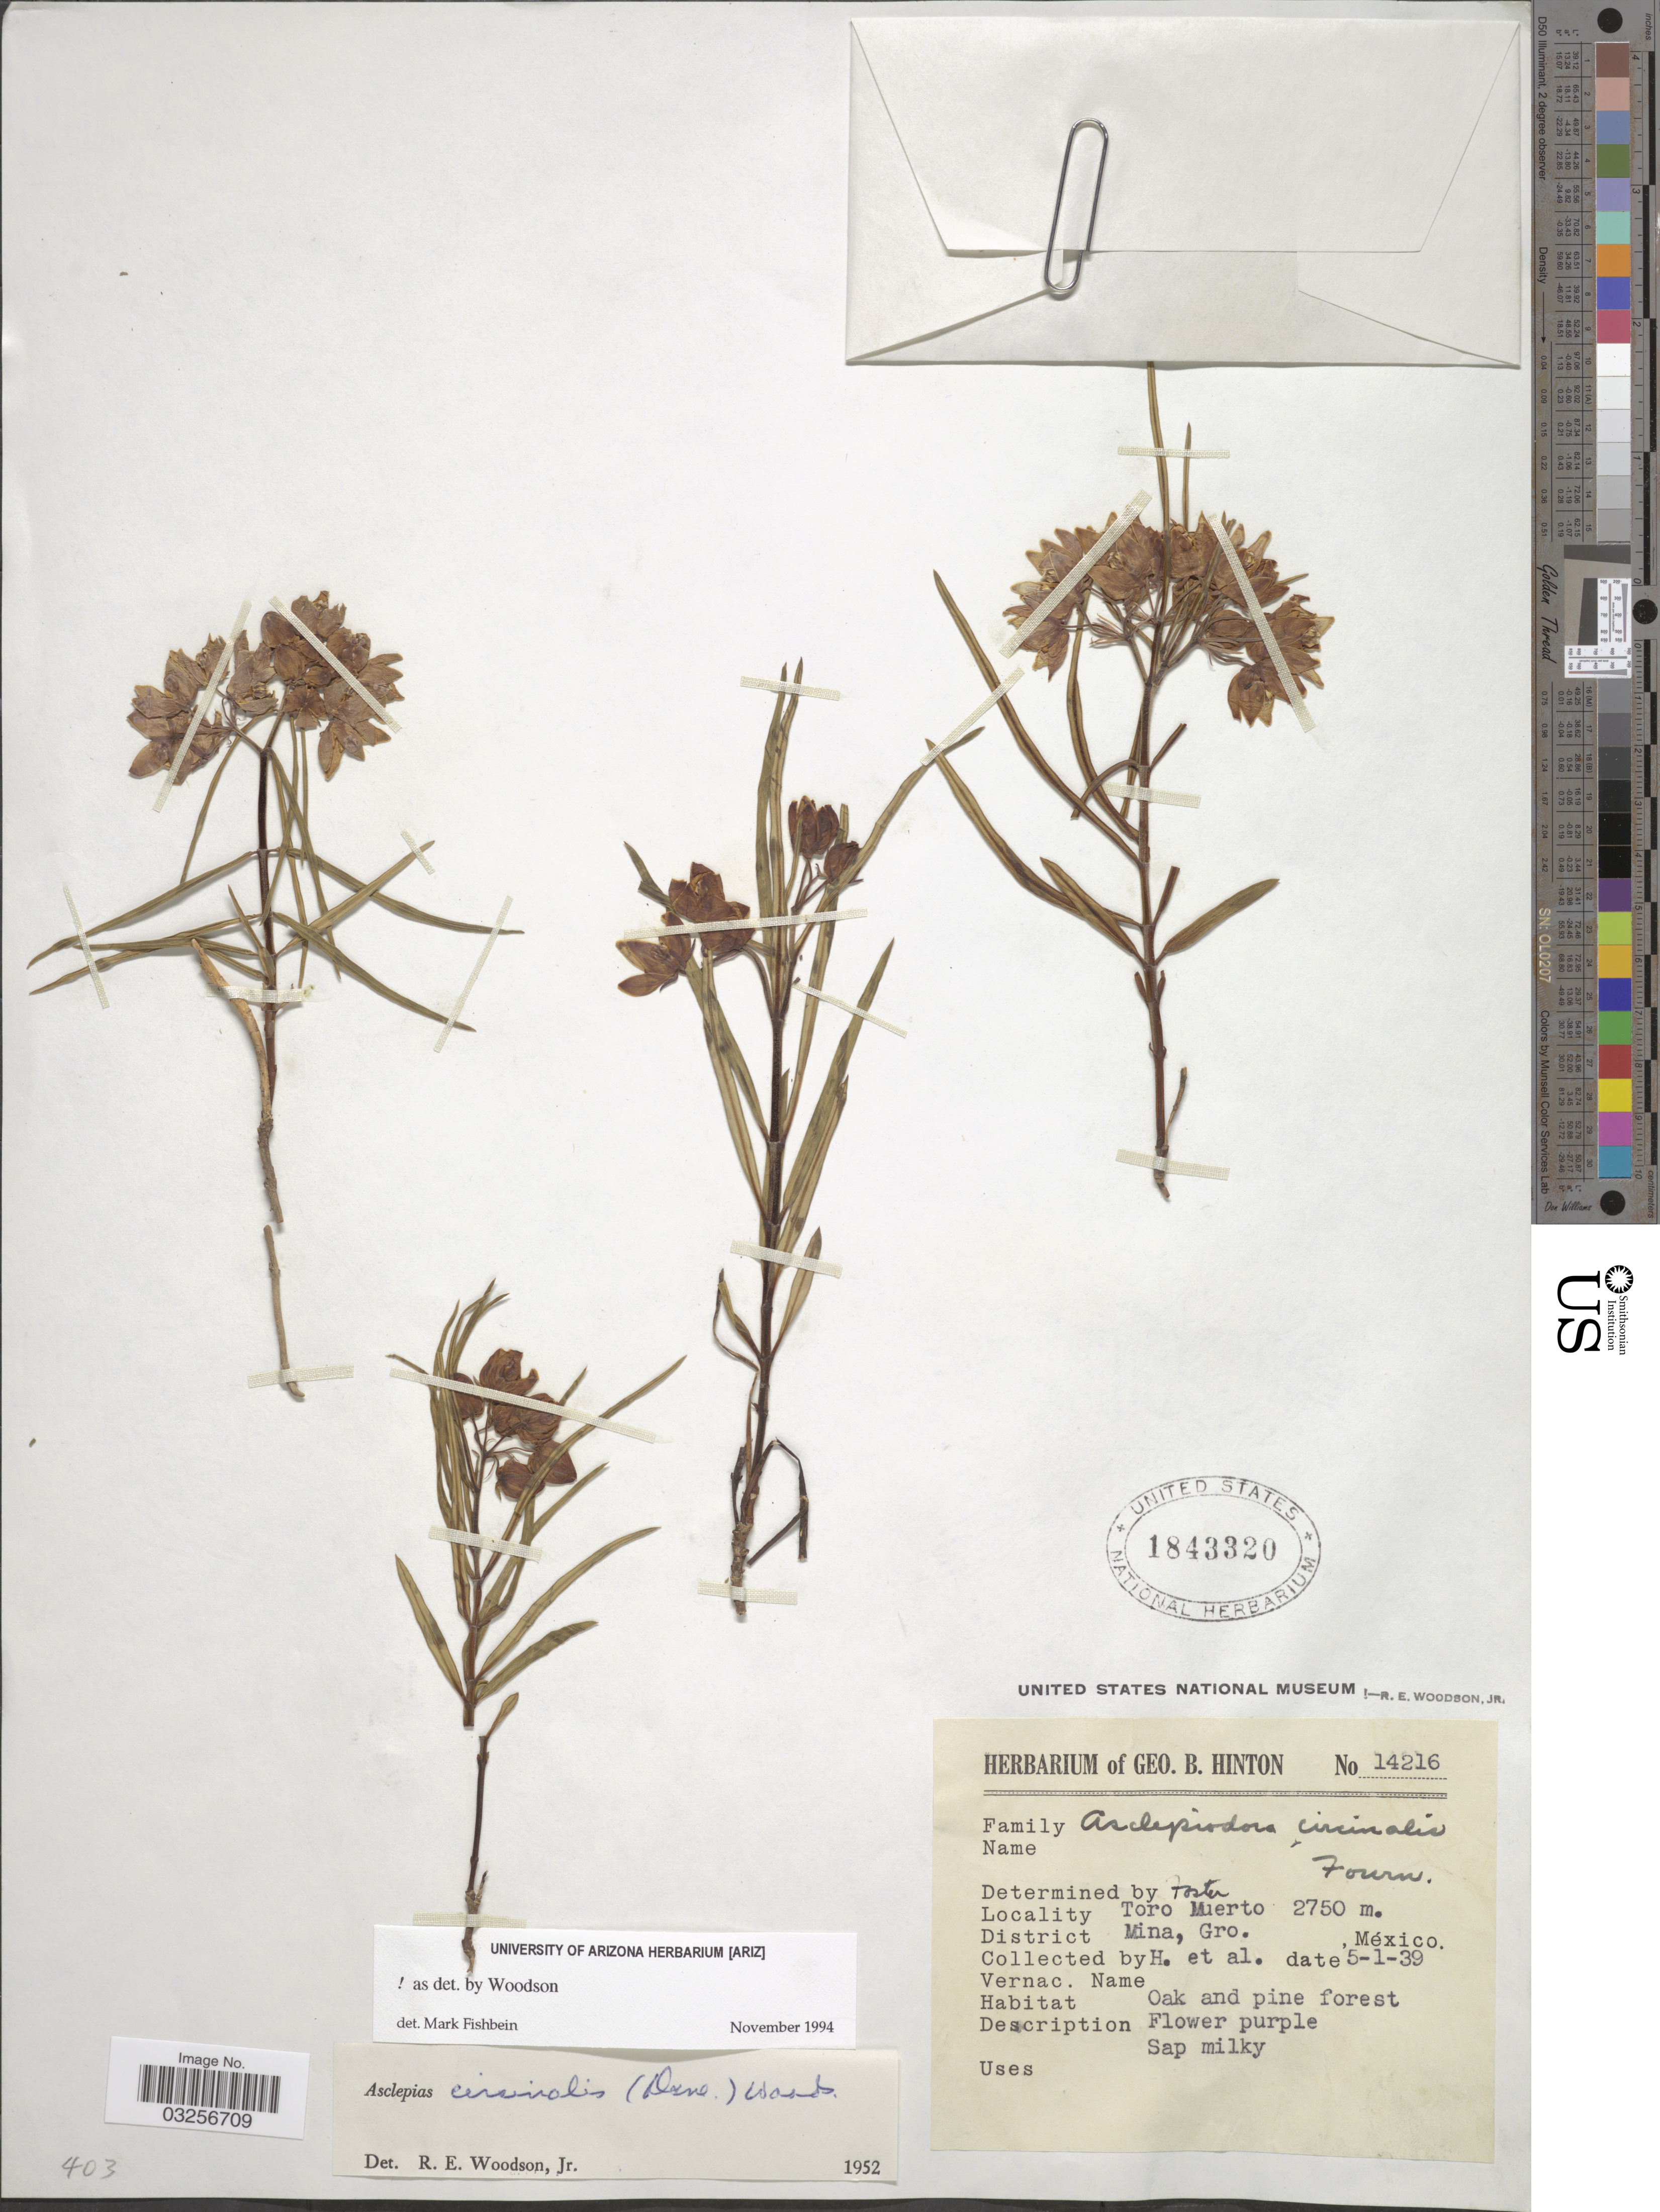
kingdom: Plantae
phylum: Tracheophyta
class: Magnoliopsida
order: Gentianales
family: Apocynaceae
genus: Asclepias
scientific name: Asclepias circinalis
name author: (Decne.) Woodson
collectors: G. B. Hinton & et al.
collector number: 14216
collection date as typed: Transcribed d/m/y: 5/1/39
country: Mexico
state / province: Guerrero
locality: Toro Mierto, District Mina.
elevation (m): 2750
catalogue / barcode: US 1843320